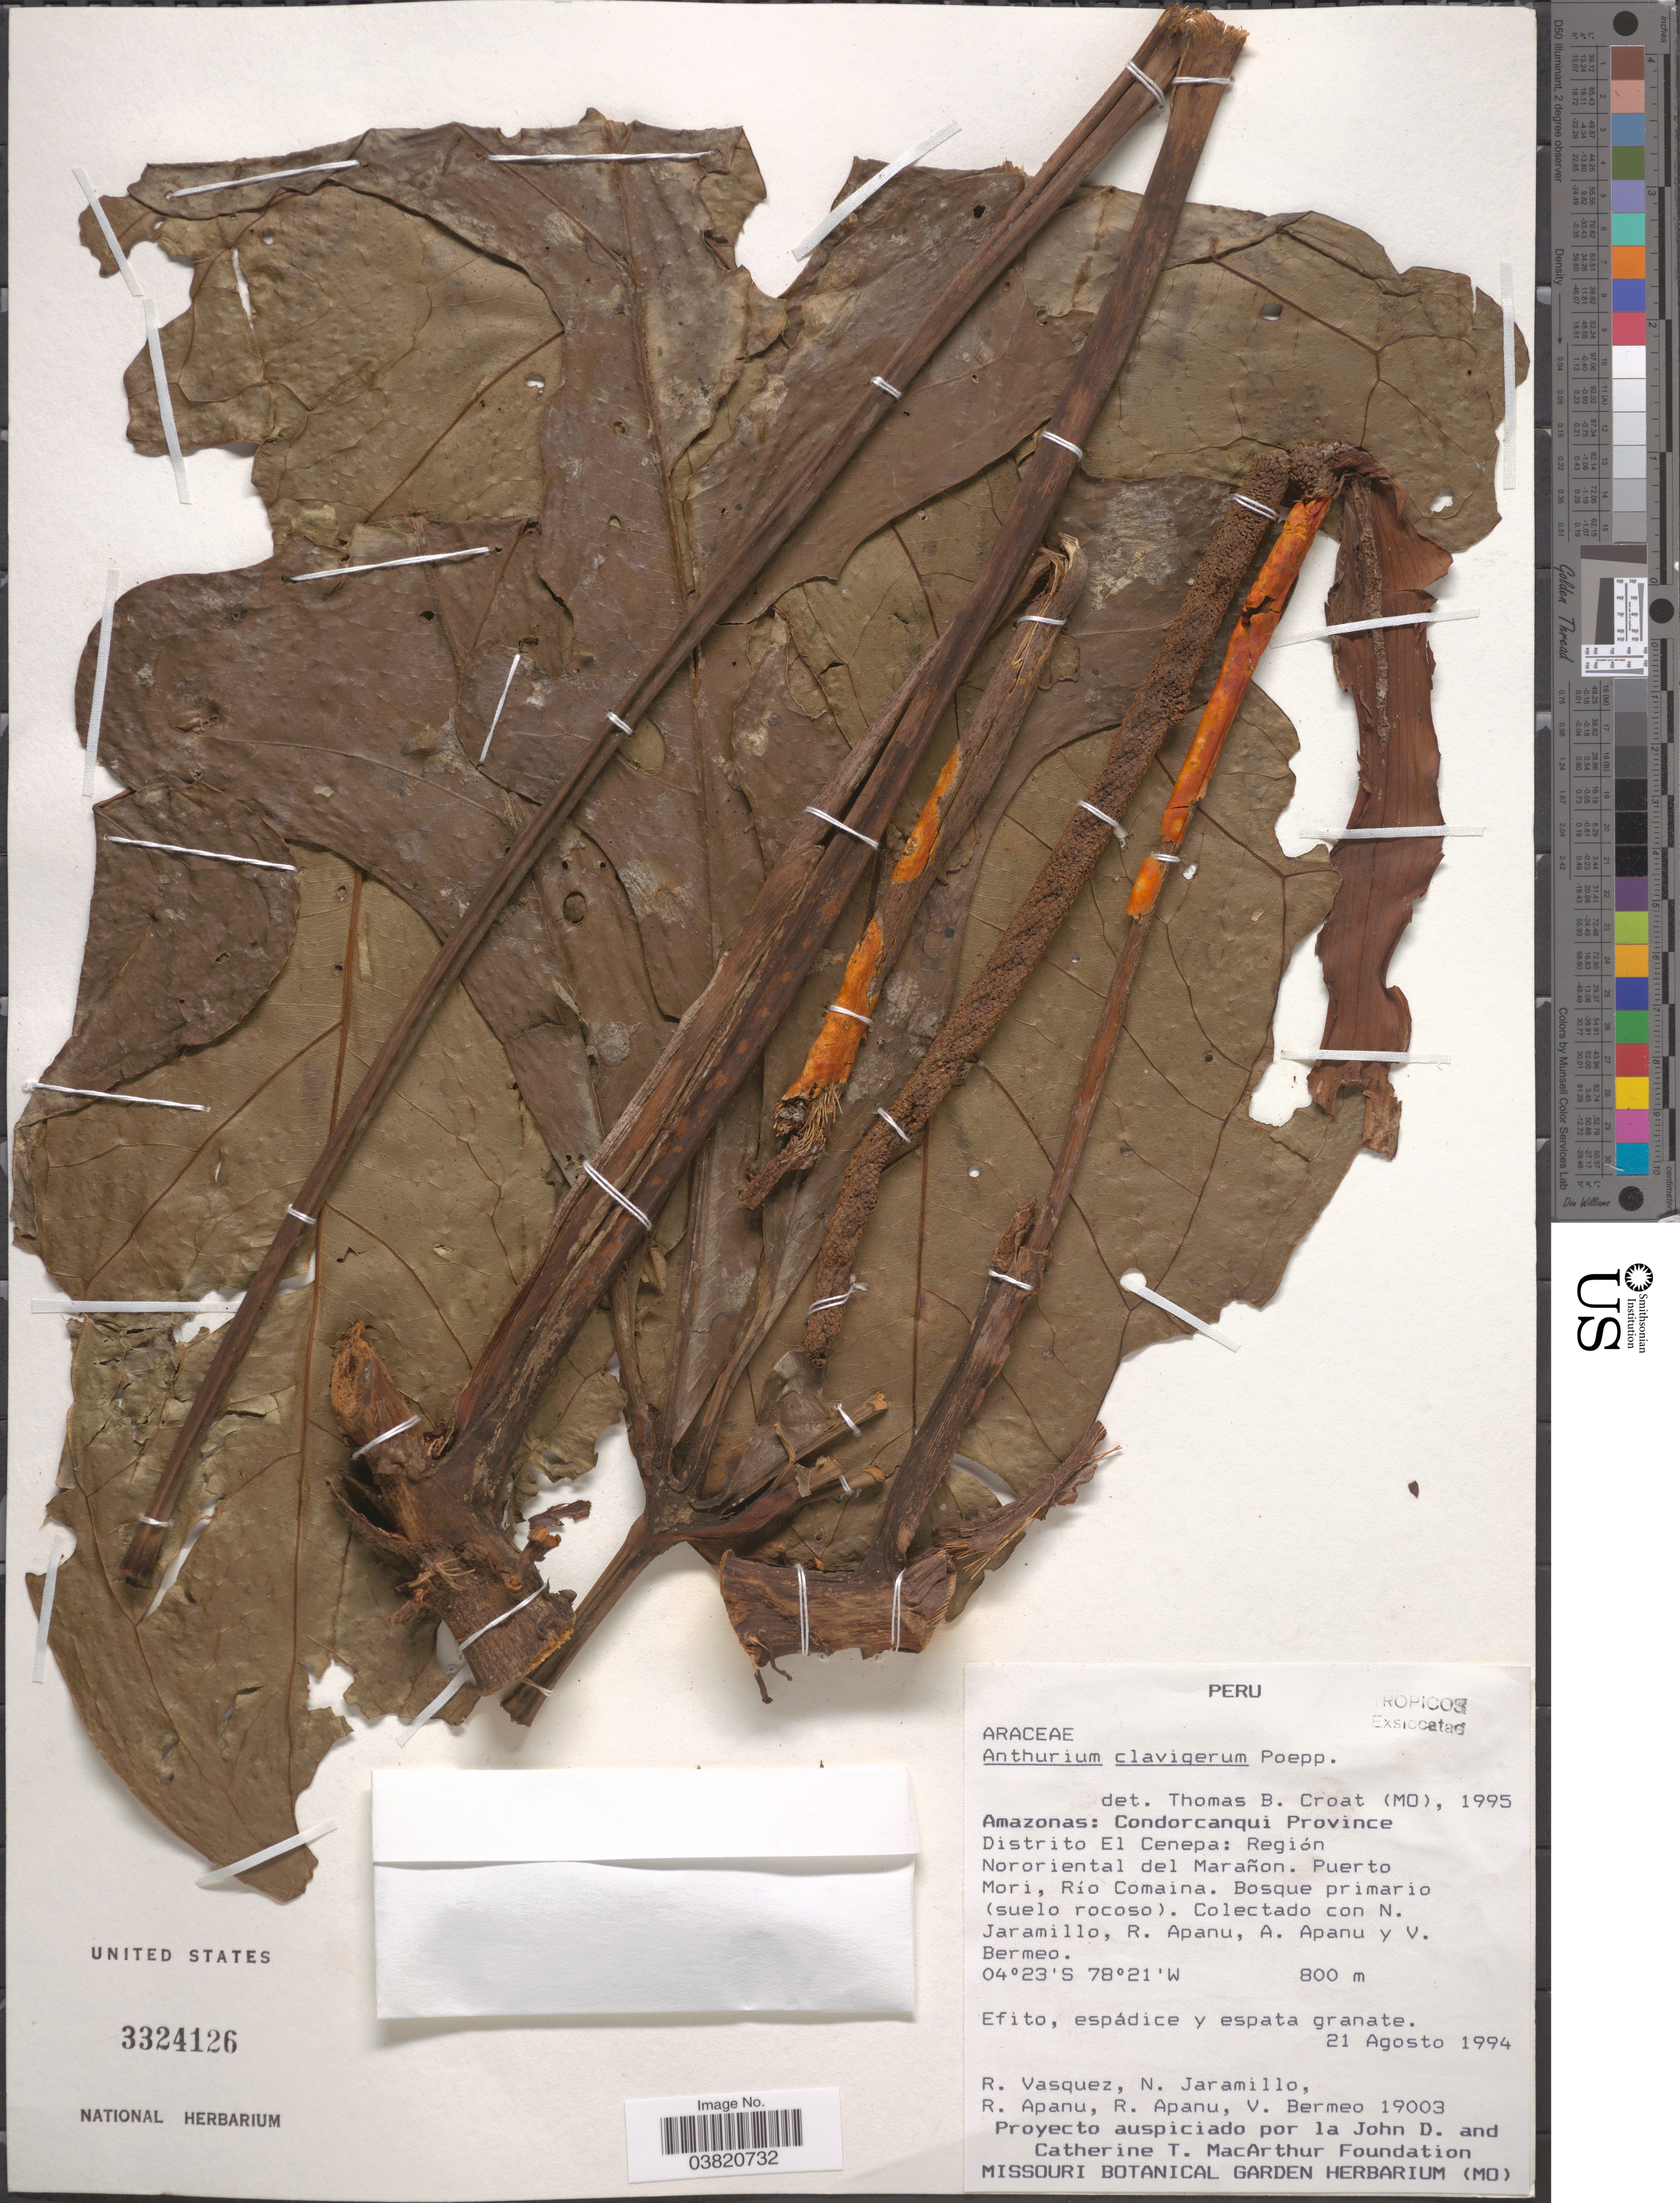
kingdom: Plantae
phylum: Tracheophyta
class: Liliopsida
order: Alismatales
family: Araceae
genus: Anthurium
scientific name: Anthurium clavigerum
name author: Poepp. & Endl.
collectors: R. Vásquez, N. Jaramillo, R. Apanu, A. Apanu & V. Bermeo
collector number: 19003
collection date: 1994-08-21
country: Peru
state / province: Amazonas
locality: Condorcanqui Province. Distrito El Cenepa: Región Nororiental del Marañon. Puerto Mori, Río Comaina.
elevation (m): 800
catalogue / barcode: US 3324126